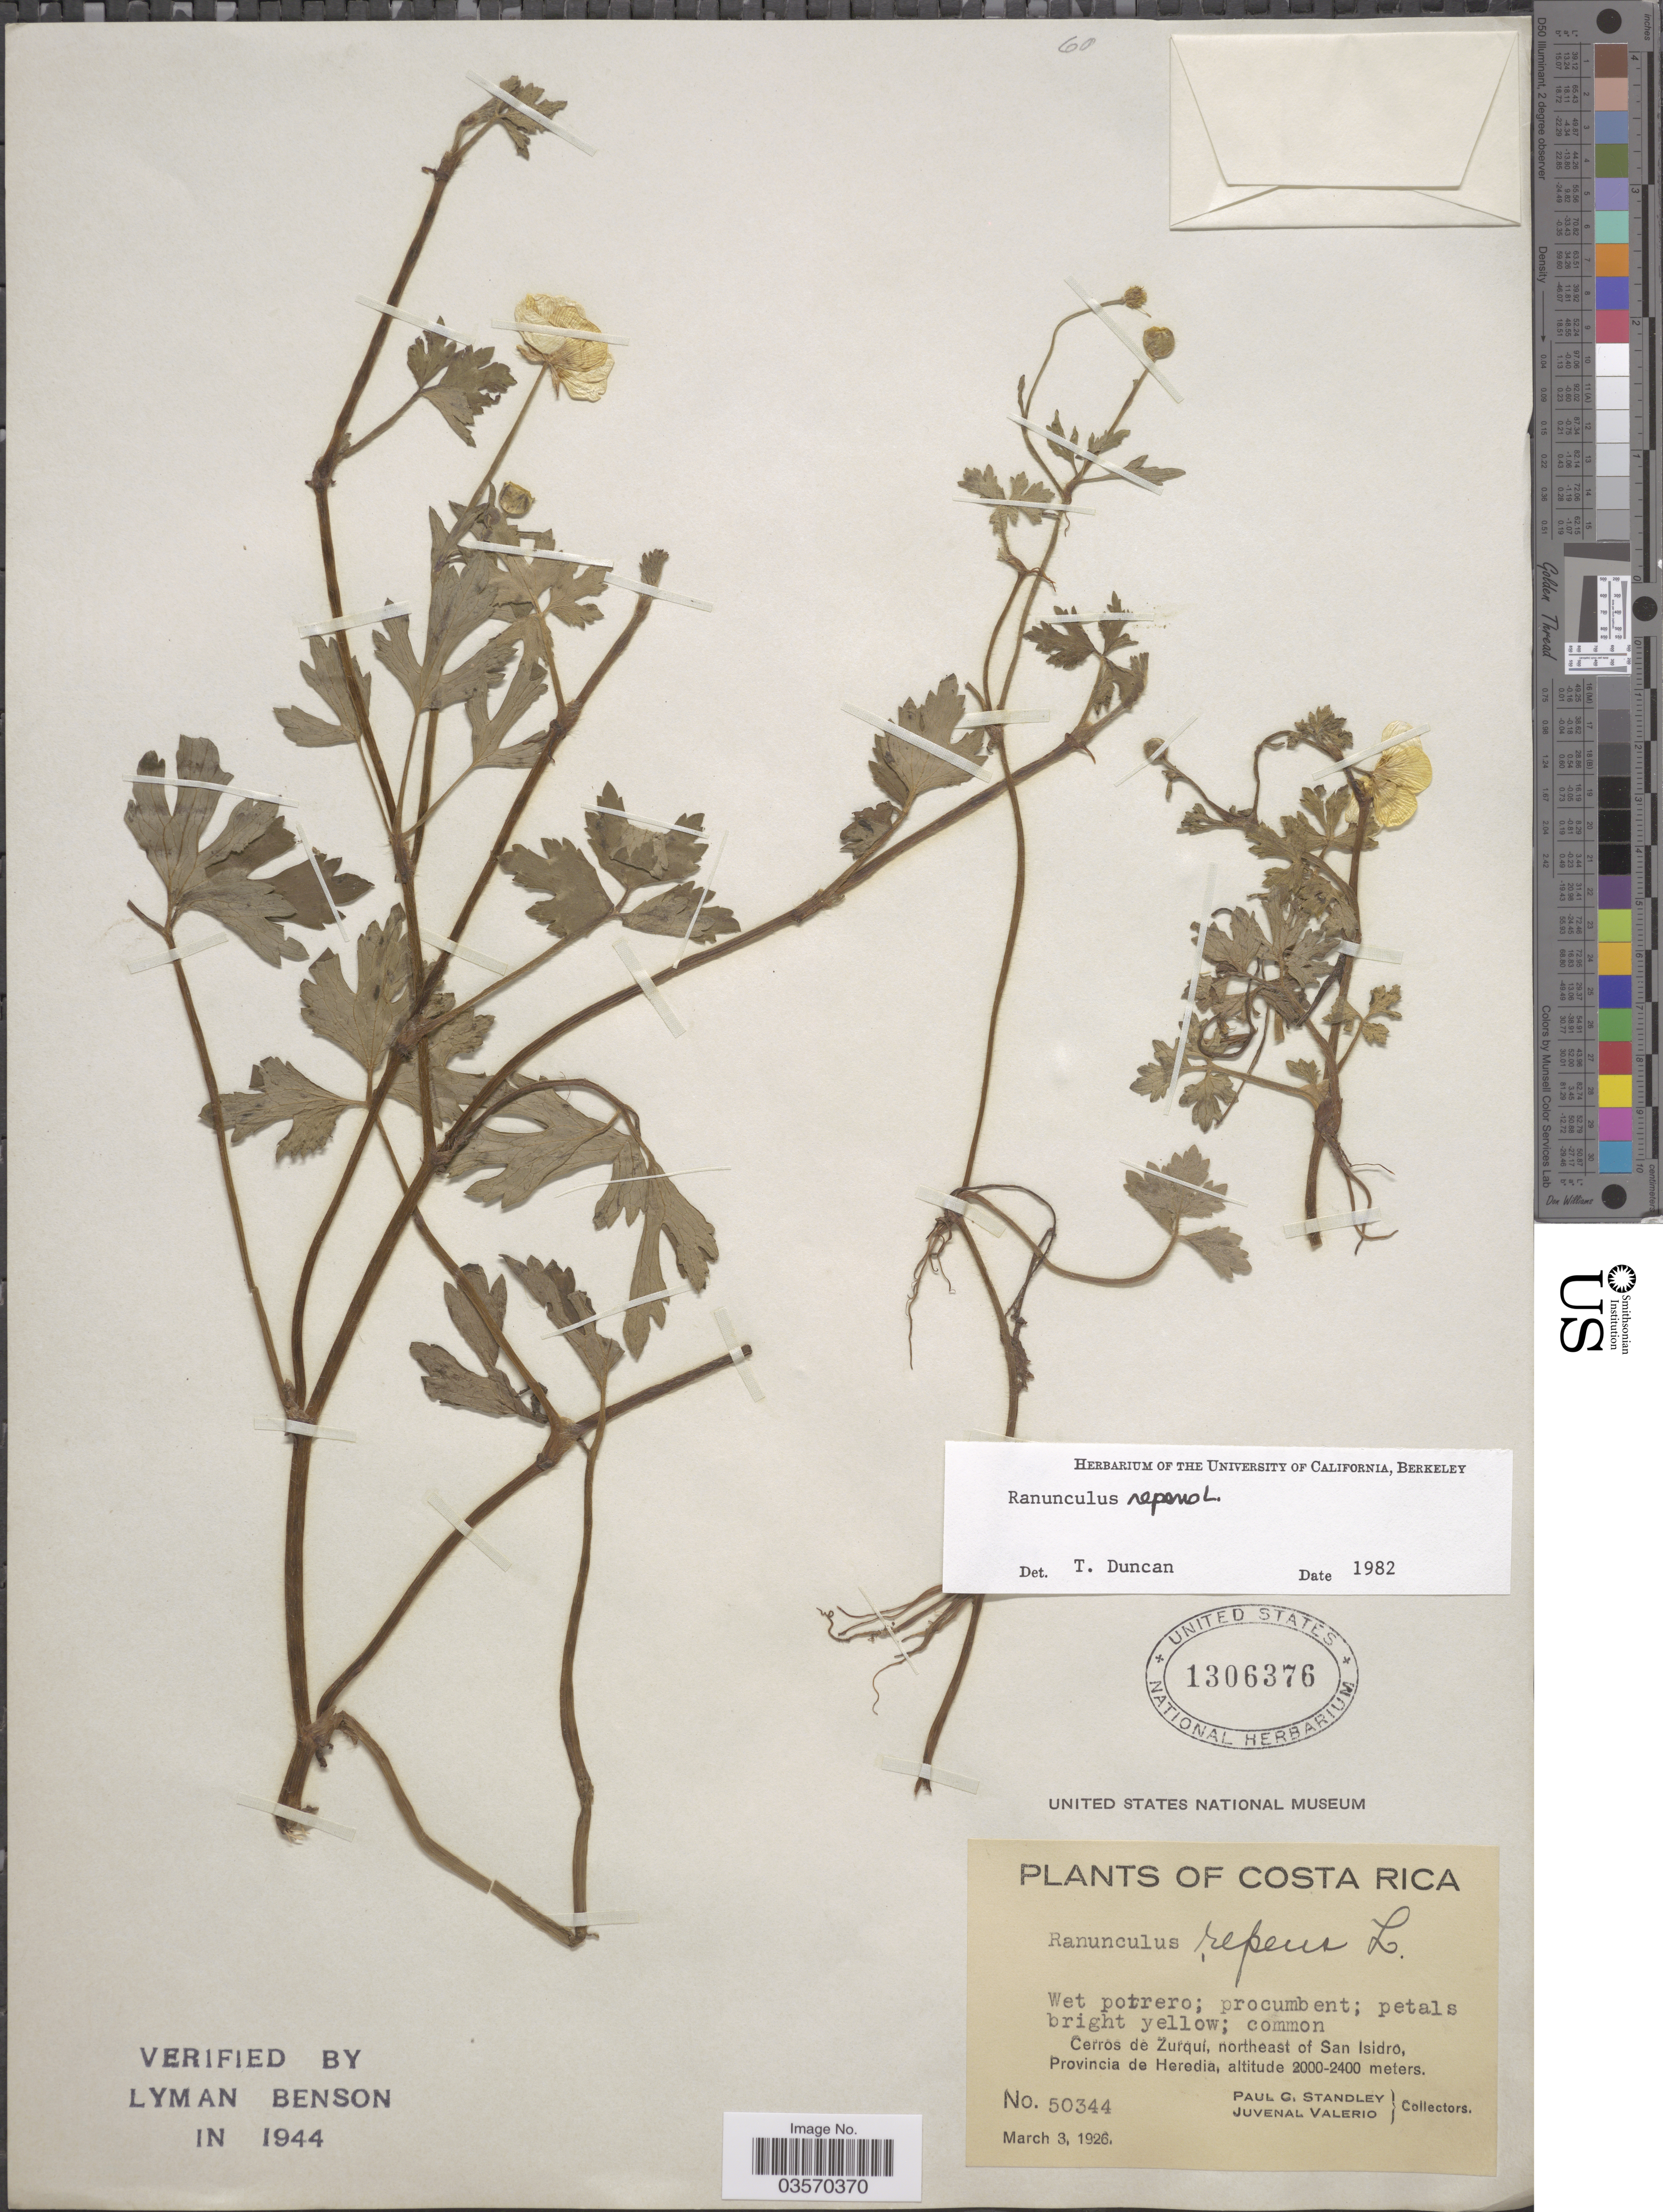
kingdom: Plantae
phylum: Tracheophyta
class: Magnoliopsida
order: Ranunculales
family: Ranunculaceae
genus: Ranunculus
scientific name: Ranunculus repens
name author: L.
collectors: P. C. Standley & J. Valerio R.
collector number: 50344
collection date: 1926-03-03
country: Costa Rica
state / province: Heredia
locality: Cerros de Zurqui, northeast of San Isidro.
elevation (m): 2000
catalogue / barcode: US 1306376